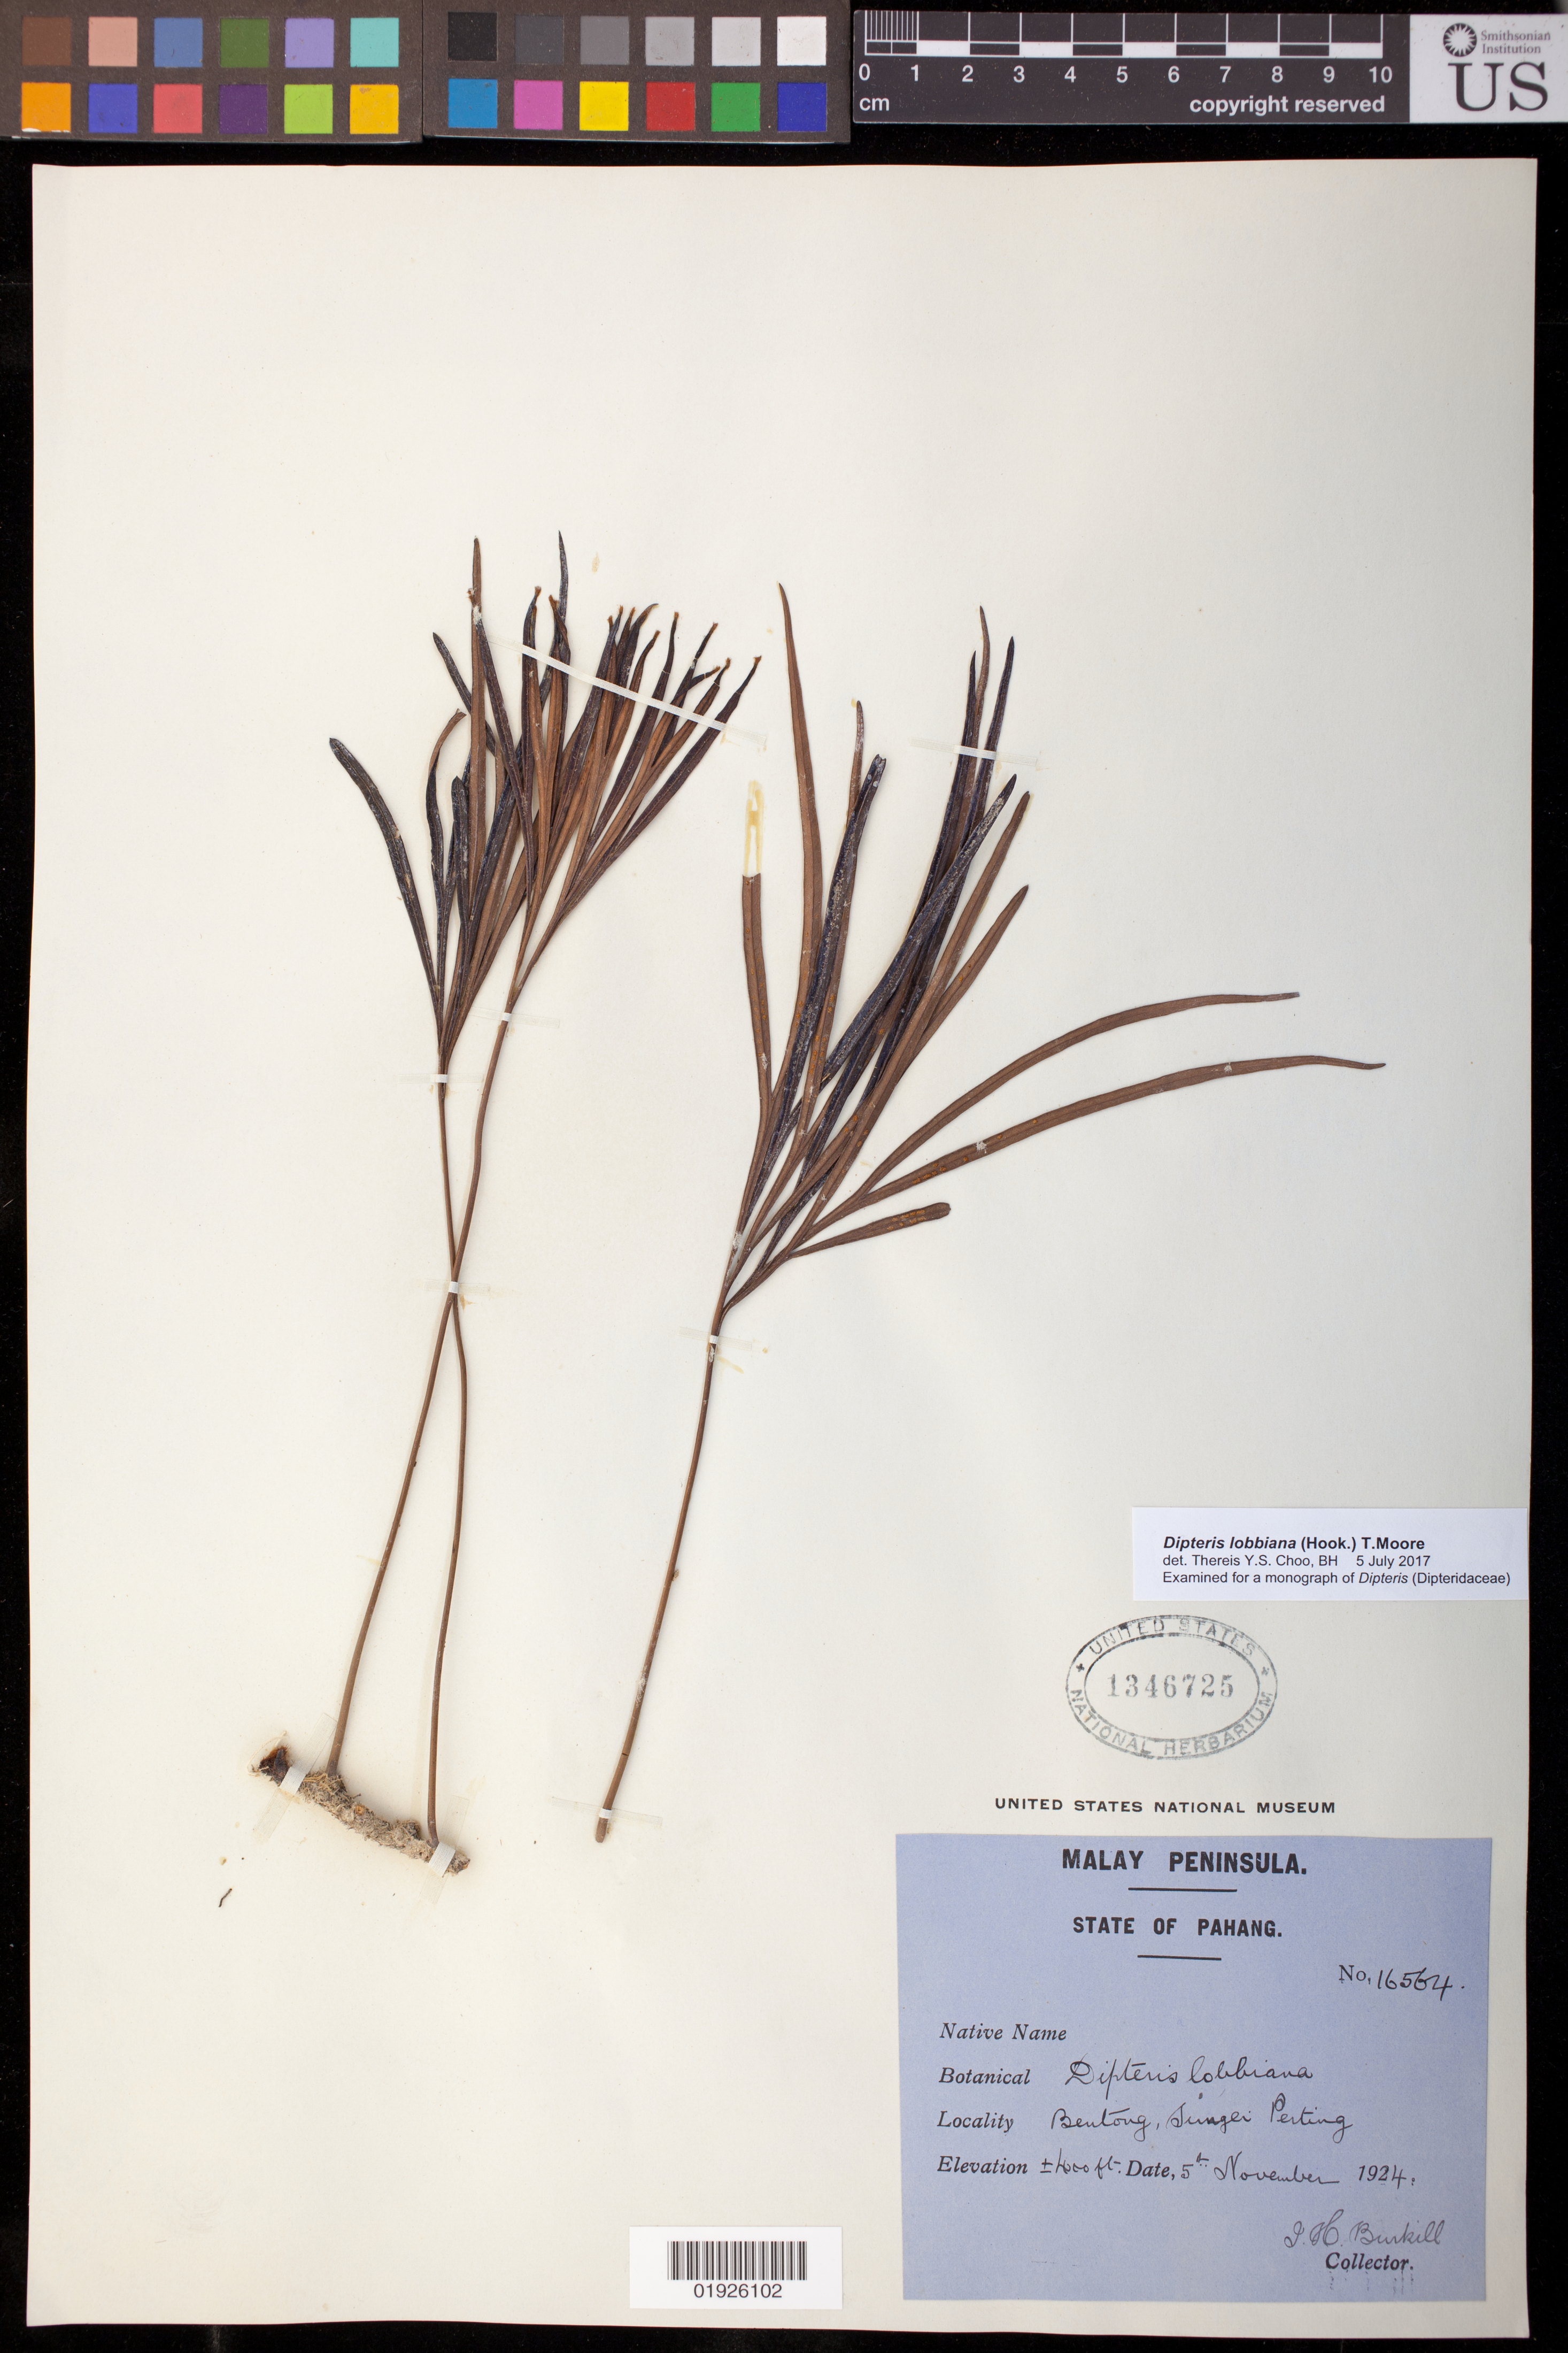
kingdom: Plantae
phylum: Tracheophyta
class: Polypodiopsida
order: Gleicheniales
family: Dipteridaceae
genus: Dipteris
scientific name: Dipteris lobbiana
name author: (Hook.) T. Moore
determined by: Choo, Thereis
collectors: I. H. Burkill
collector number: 16564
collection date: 1924-11-05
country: Malaysia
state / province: Pahang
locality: Malay Peninsula, Bentong, Sungai Perting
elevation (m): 122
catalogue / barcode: US 1346725